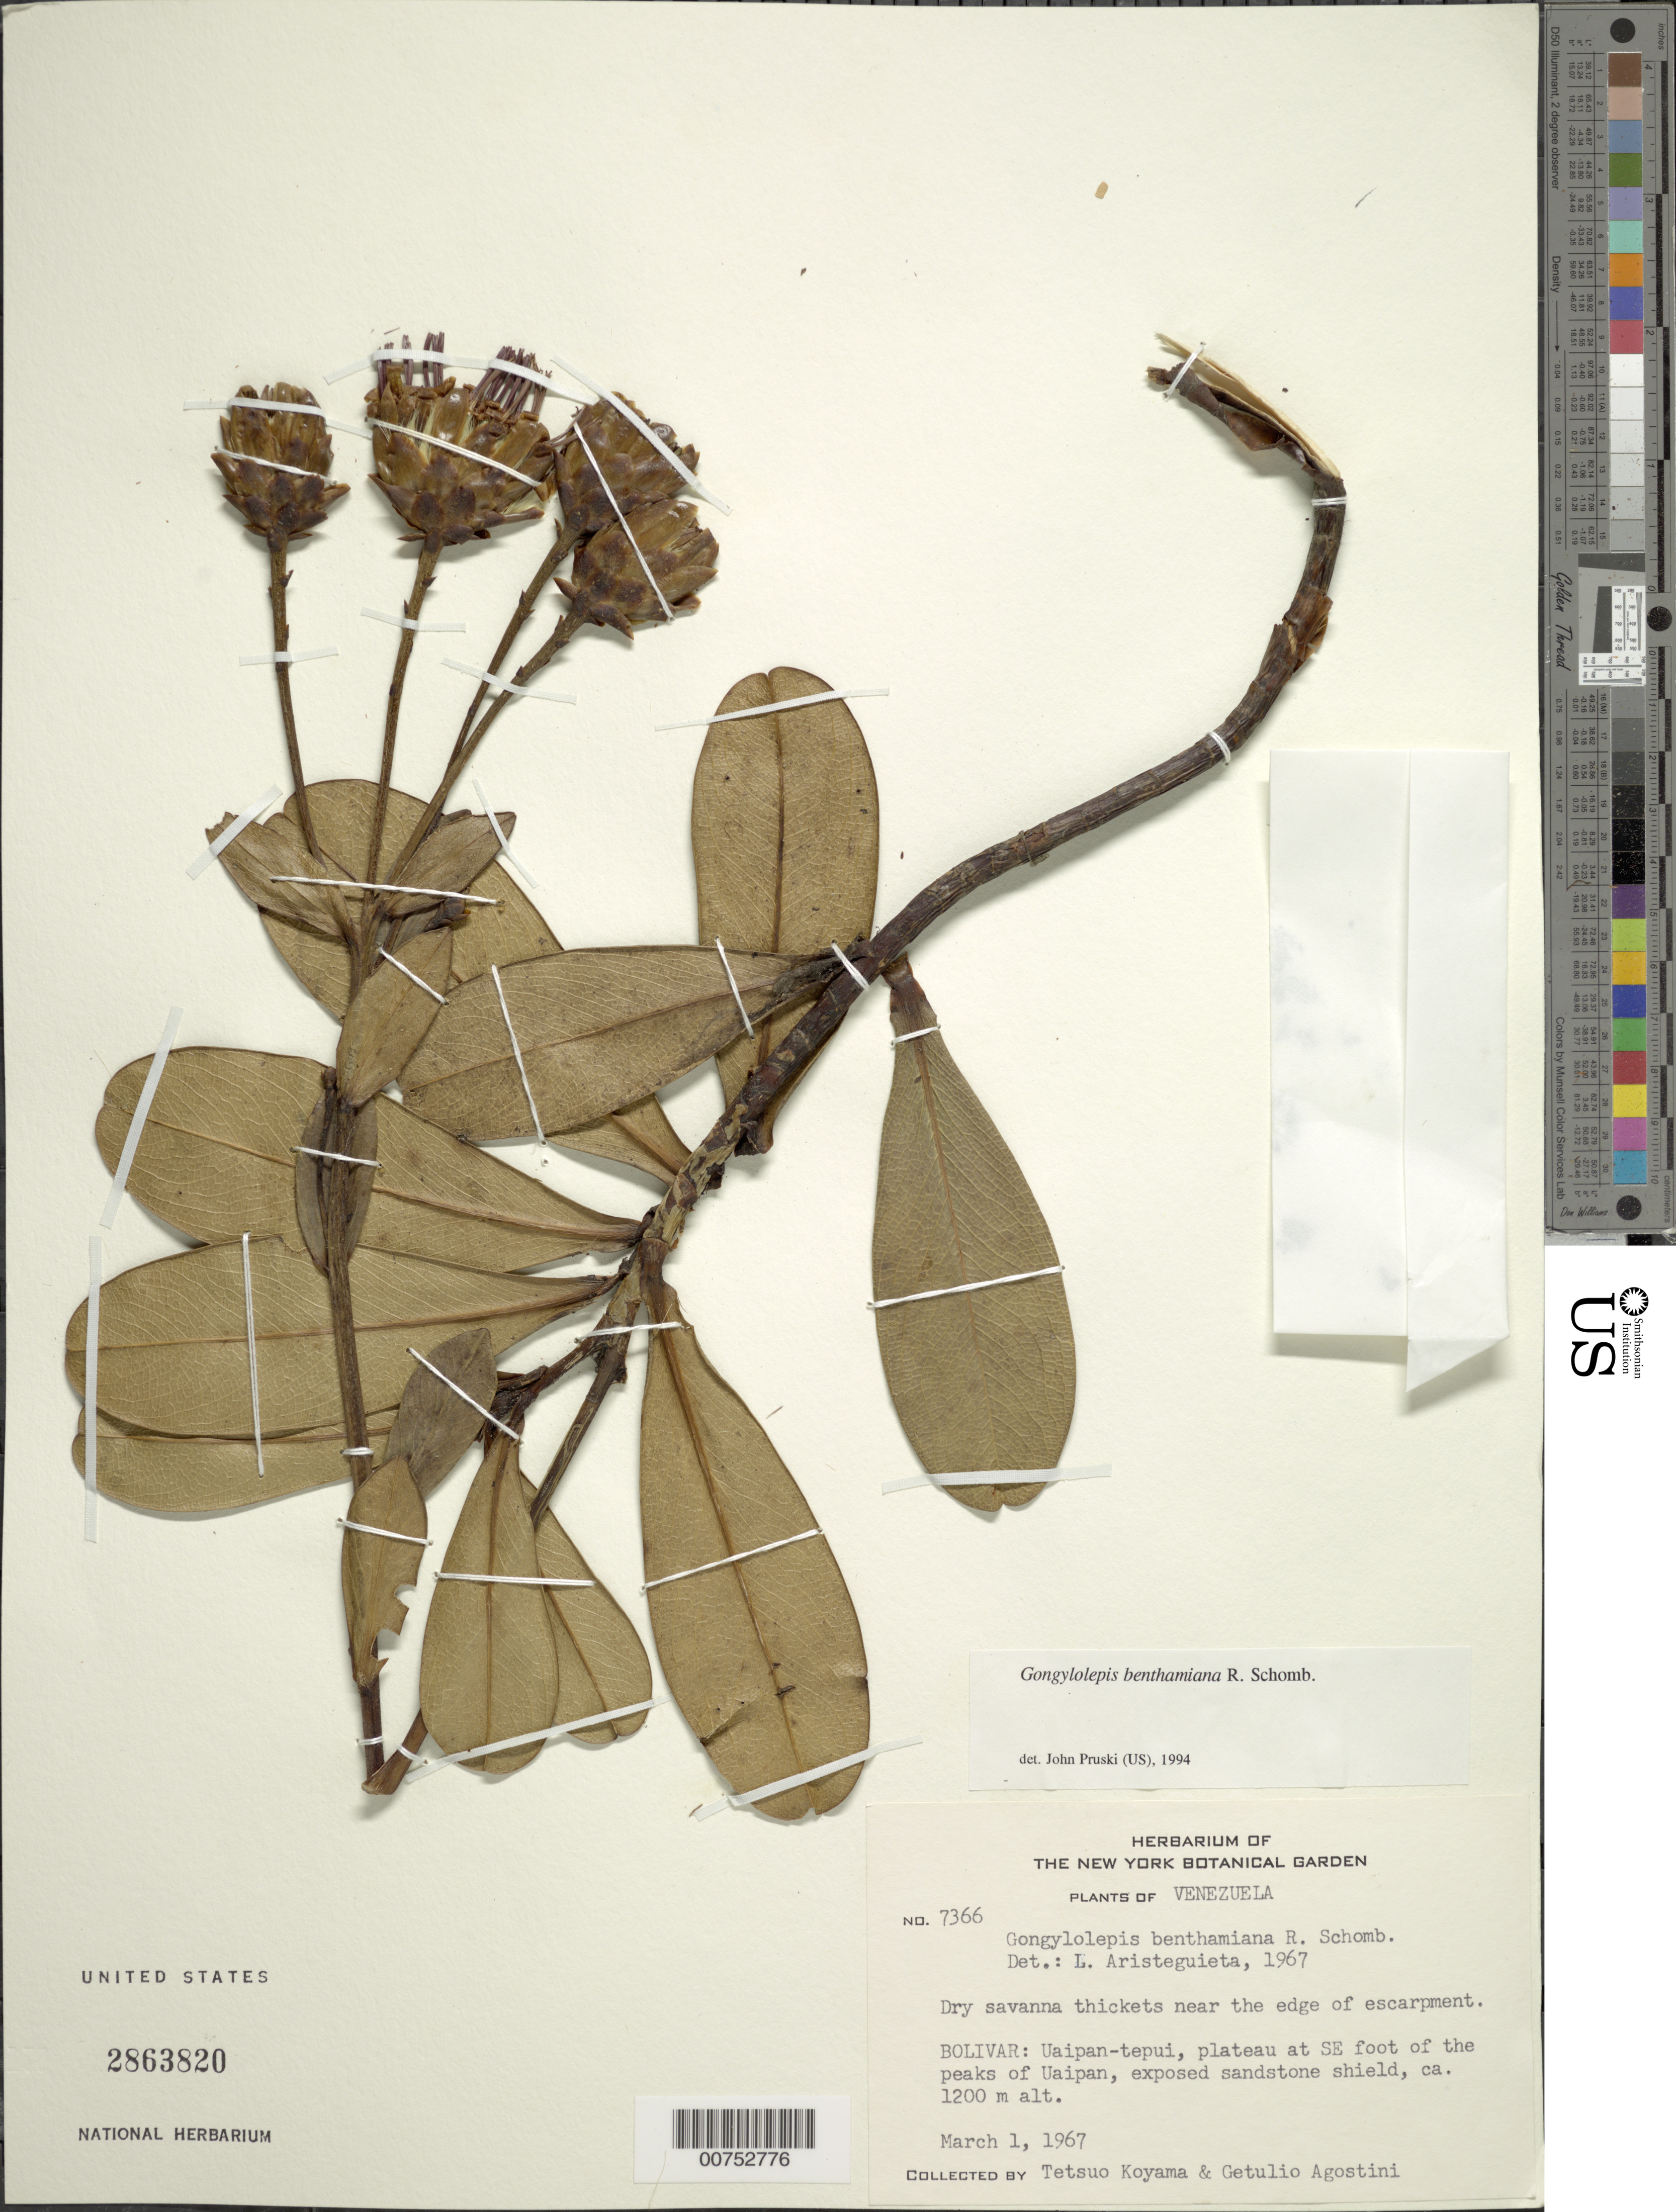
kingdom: Plantae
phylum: Tracheophyta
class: Magnoliopsida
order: Asterales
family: Asteraceae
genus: Gongylolepis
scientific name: Gongylolepis benthamiana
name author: R.H. Schomb.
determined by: Pruski, J. F.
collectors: T. Koyama & G. Agostini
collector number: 7366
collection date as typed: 1-Mar-67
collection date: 1967-03-01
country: Venezuela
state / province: Bolívar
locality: Uaipan-tepuí, plateau al SE foot of the peaks of Uaipan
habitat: Exposed sandstone shield, dry savanna thickets near the edge of escarpment.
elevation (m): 1200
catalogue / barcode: US 2863820